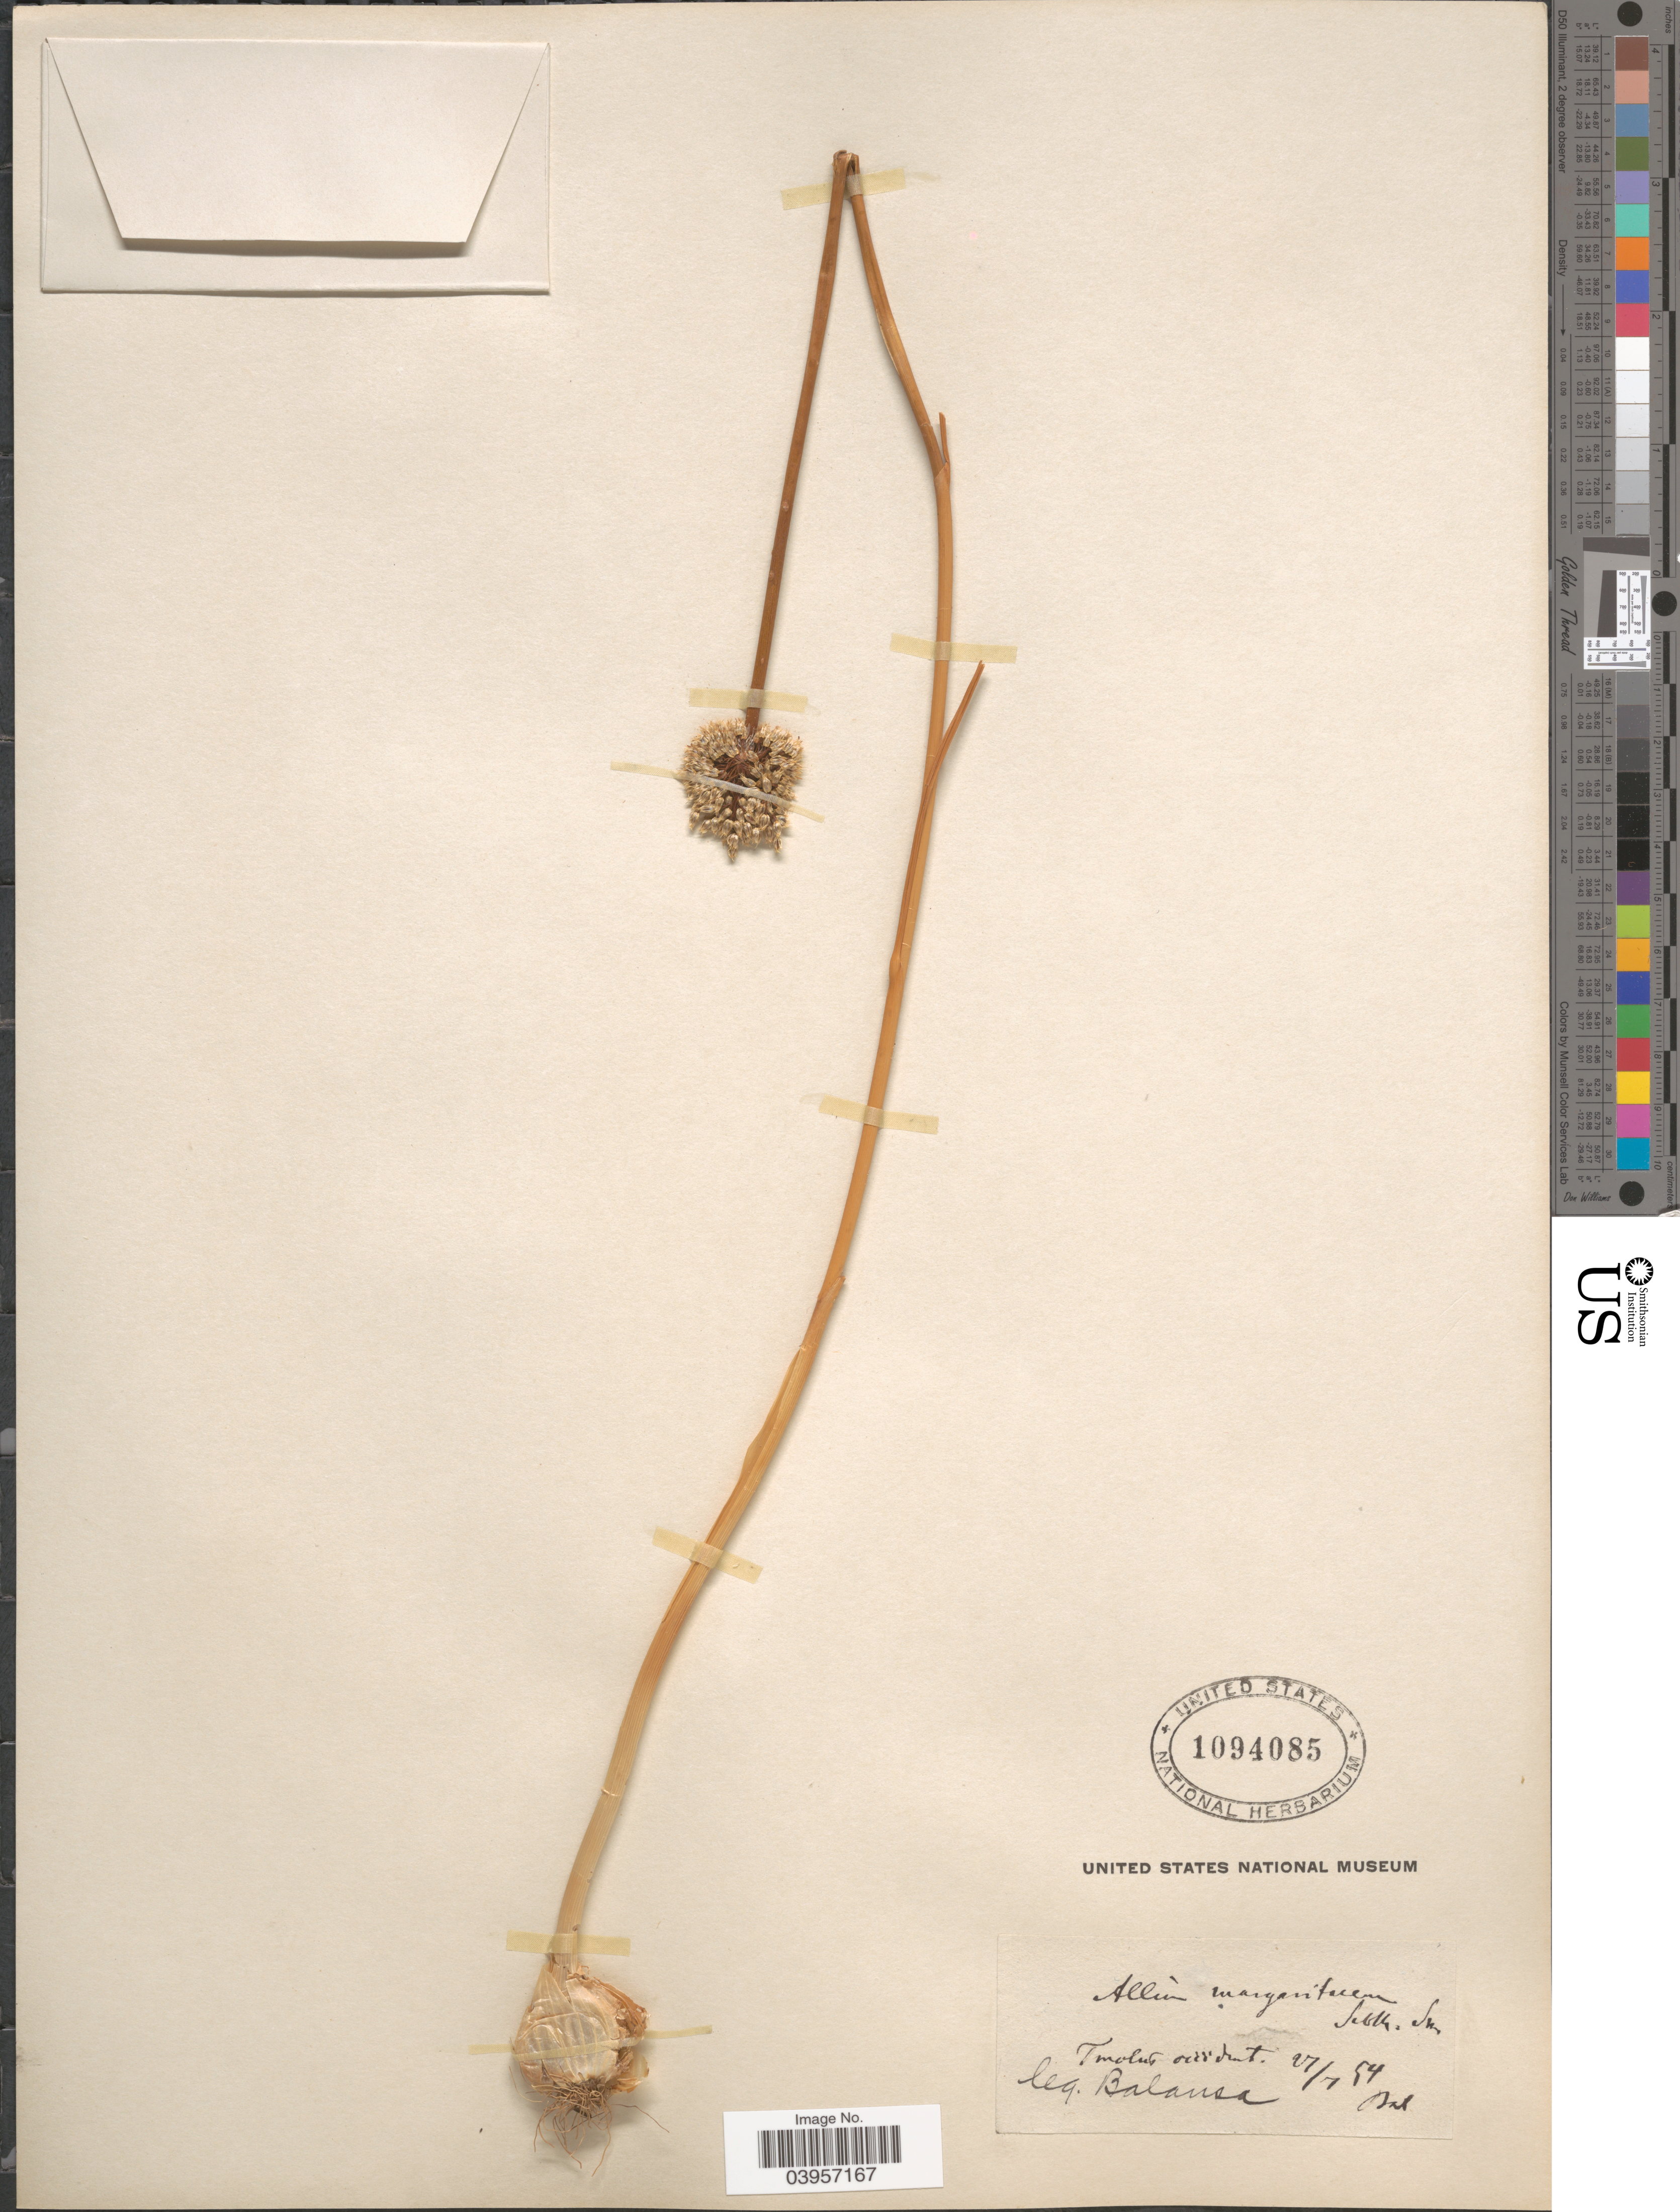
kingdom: Plantae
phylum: Tracheophyta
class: Liliopsida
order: Asparagales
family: Amaryllidaceae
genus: Allium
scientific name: Allium margaritaceum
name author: Sm.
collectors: -. Balansa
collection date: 1854-07-27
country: Turkey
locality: Tmolus occident.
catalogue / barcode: US 1094085